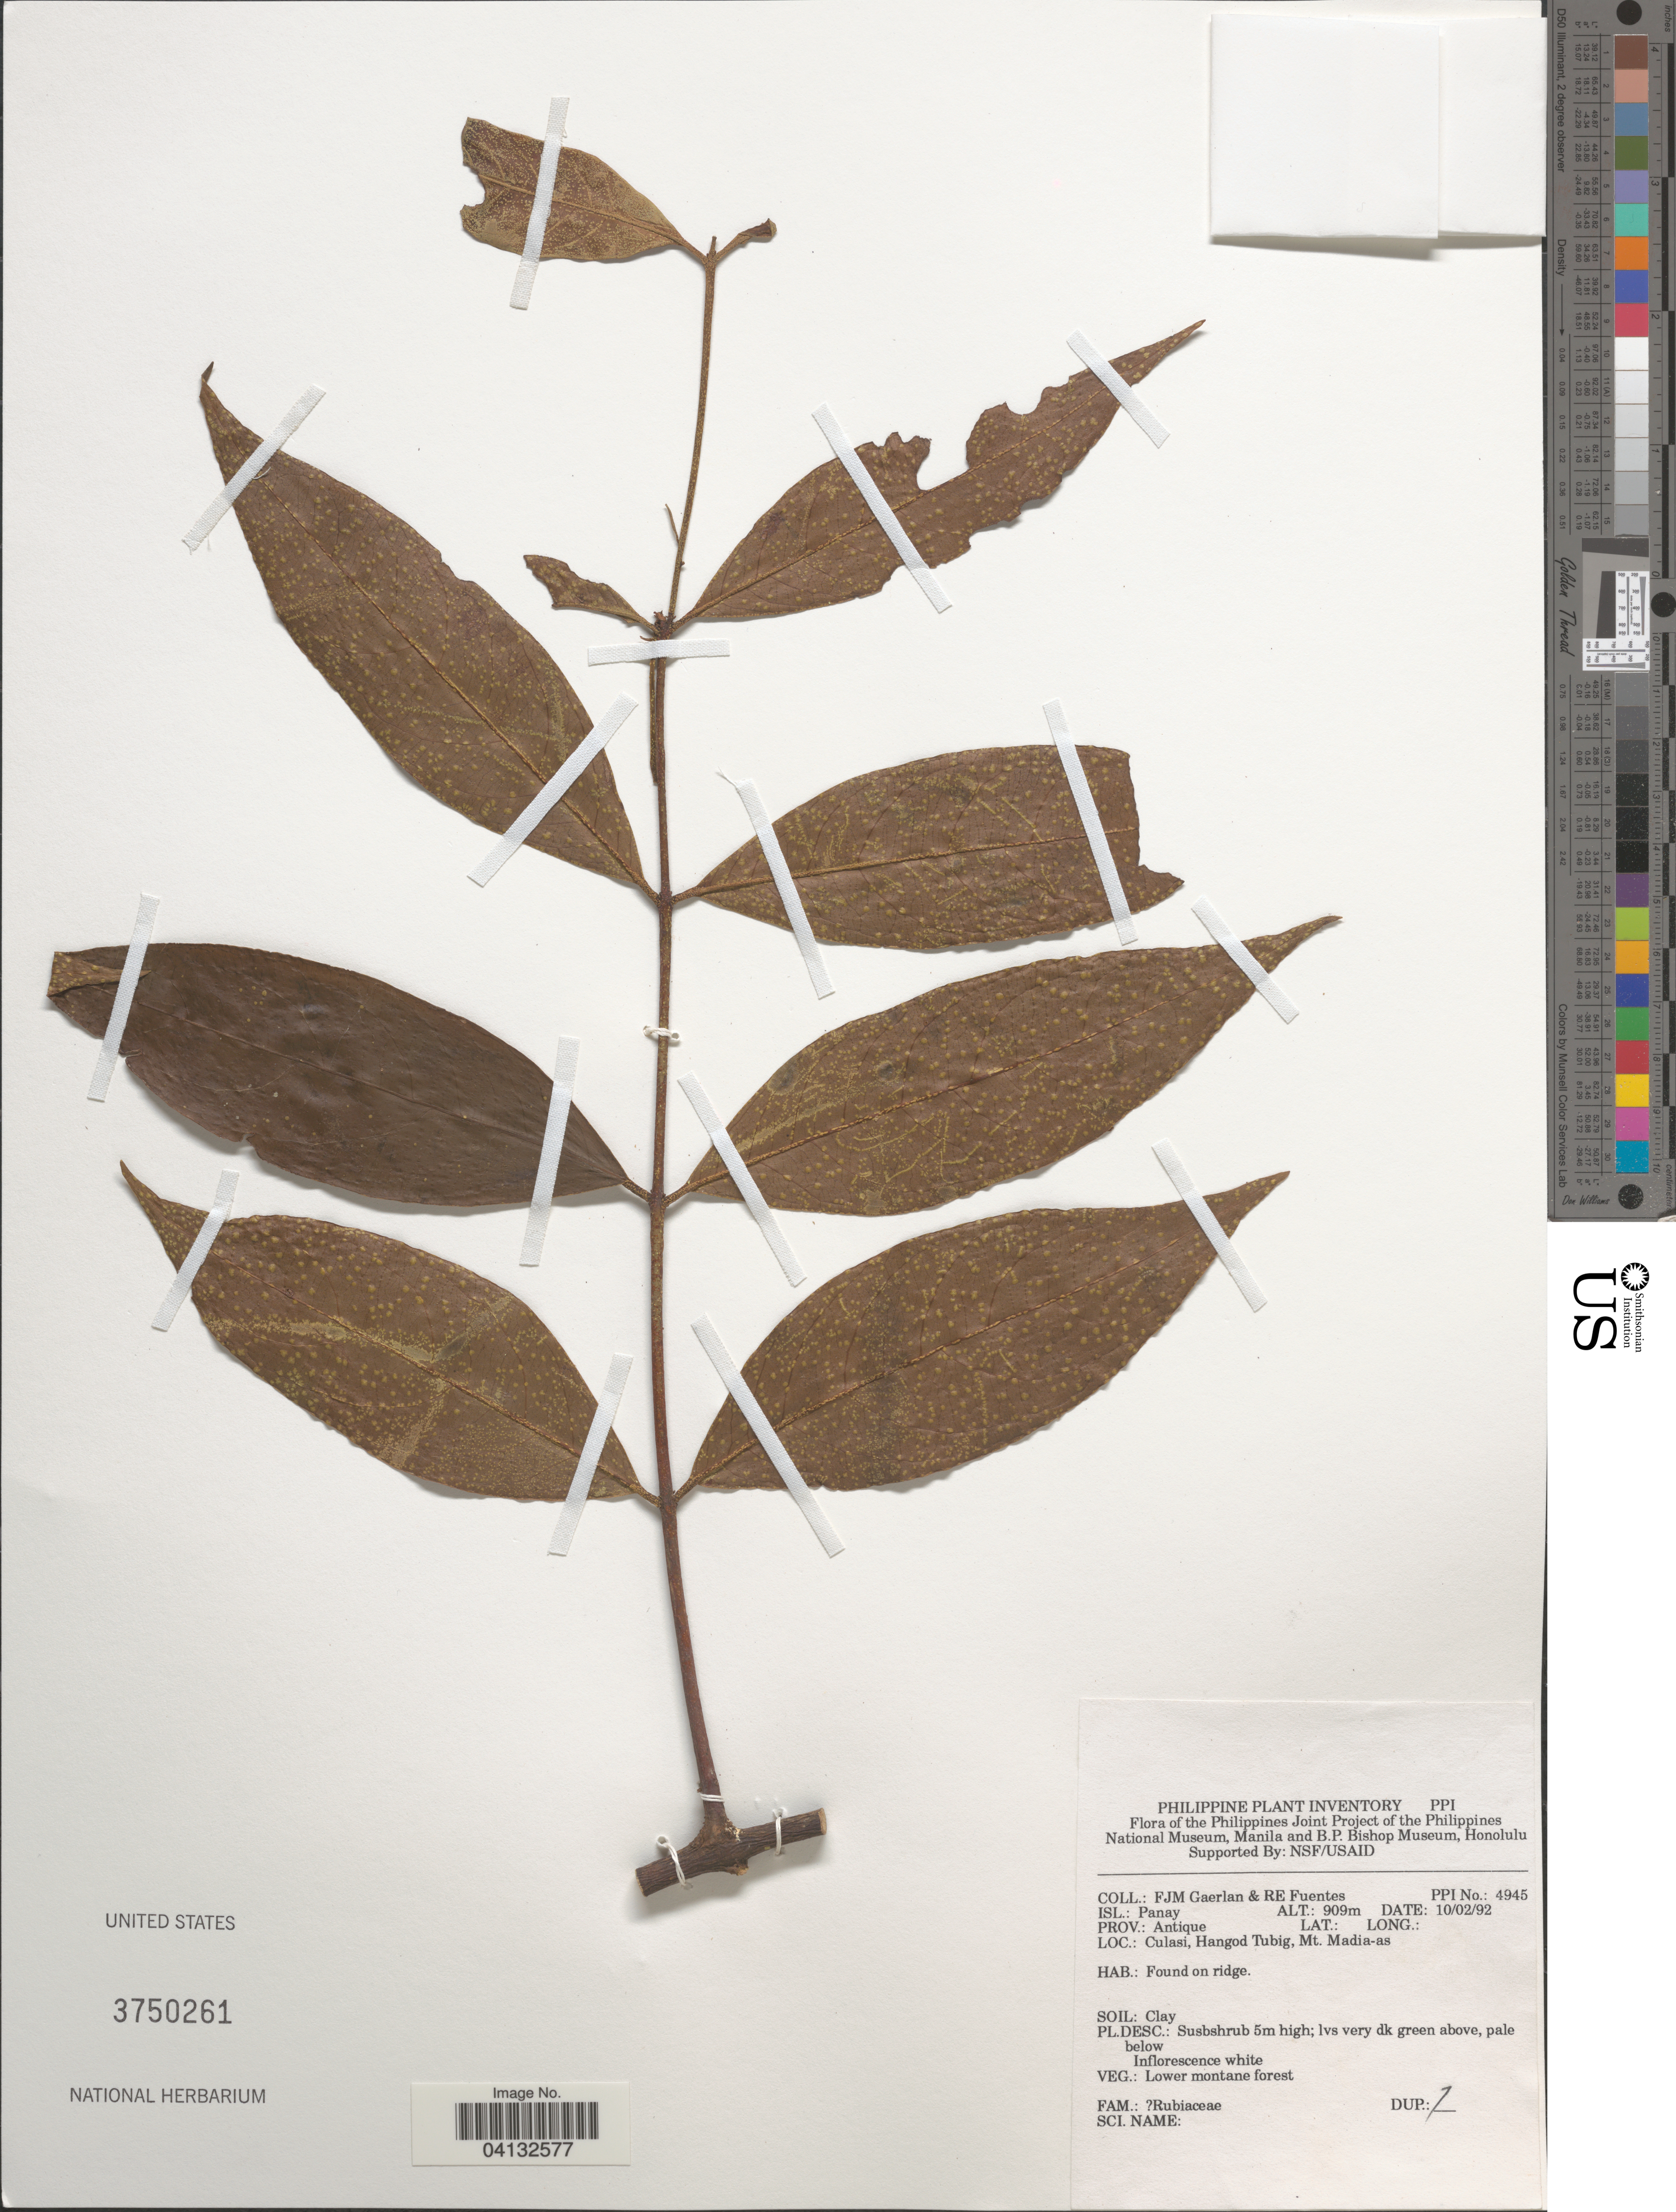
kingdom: Plantae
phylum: Tracheophyta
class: Magnoliopsida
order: Gentianales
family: Rubiaceae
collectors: F. Gaerlan & R. Fuentes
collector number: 4945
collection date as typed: Transcribed d/m/y: 10/2/92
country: Philippines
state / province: Western Visayas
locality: Isl.: Panay. Prov.: Antique. Culasi, Hangod Tubig, Mt. Madia-as.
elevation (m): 909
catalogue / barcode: US 3750261